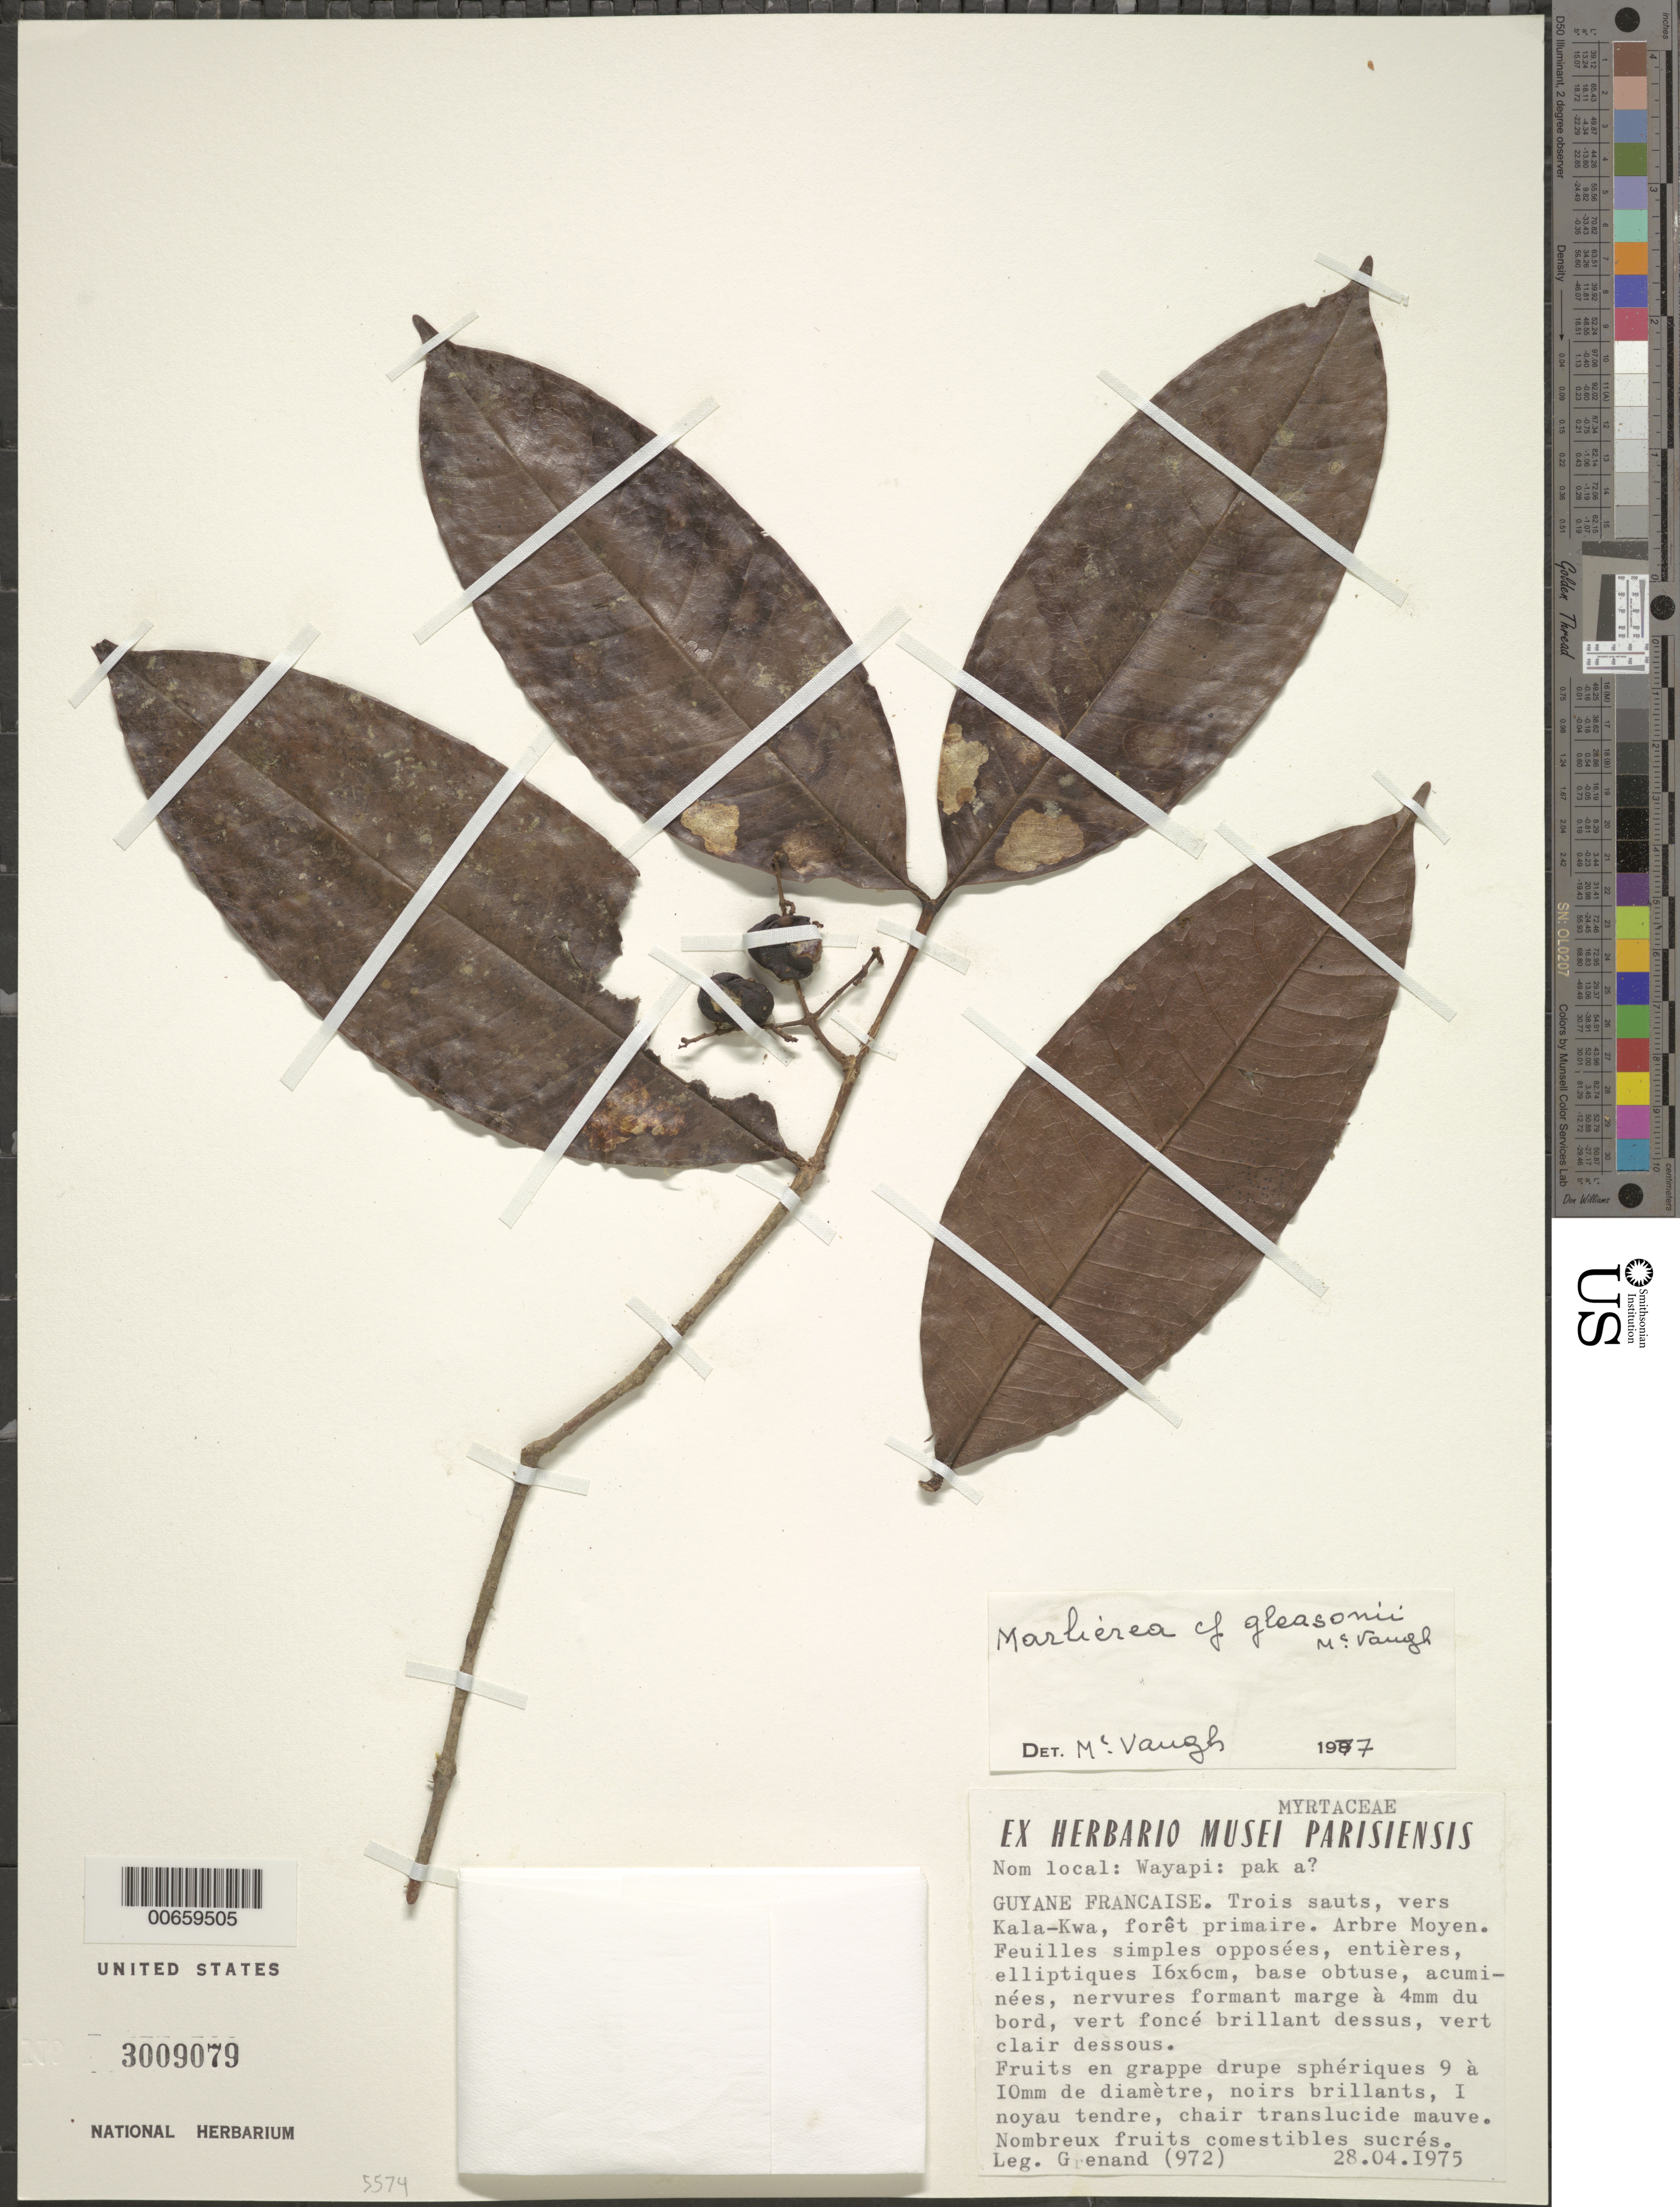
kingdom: Plantae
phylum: Tracheophyta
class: Magnoliopsida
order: Myrtales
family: Myrtaceae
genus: Myrcia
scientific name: Myrcia decorticans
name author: DC.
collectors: P. Grenand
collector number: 972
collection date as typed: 28-Apr-75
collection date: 1975-04-28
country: French Guiana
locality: Trois Sauts, vers Kala-Kwa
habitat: Forêt primaire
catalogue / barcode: US 3009079